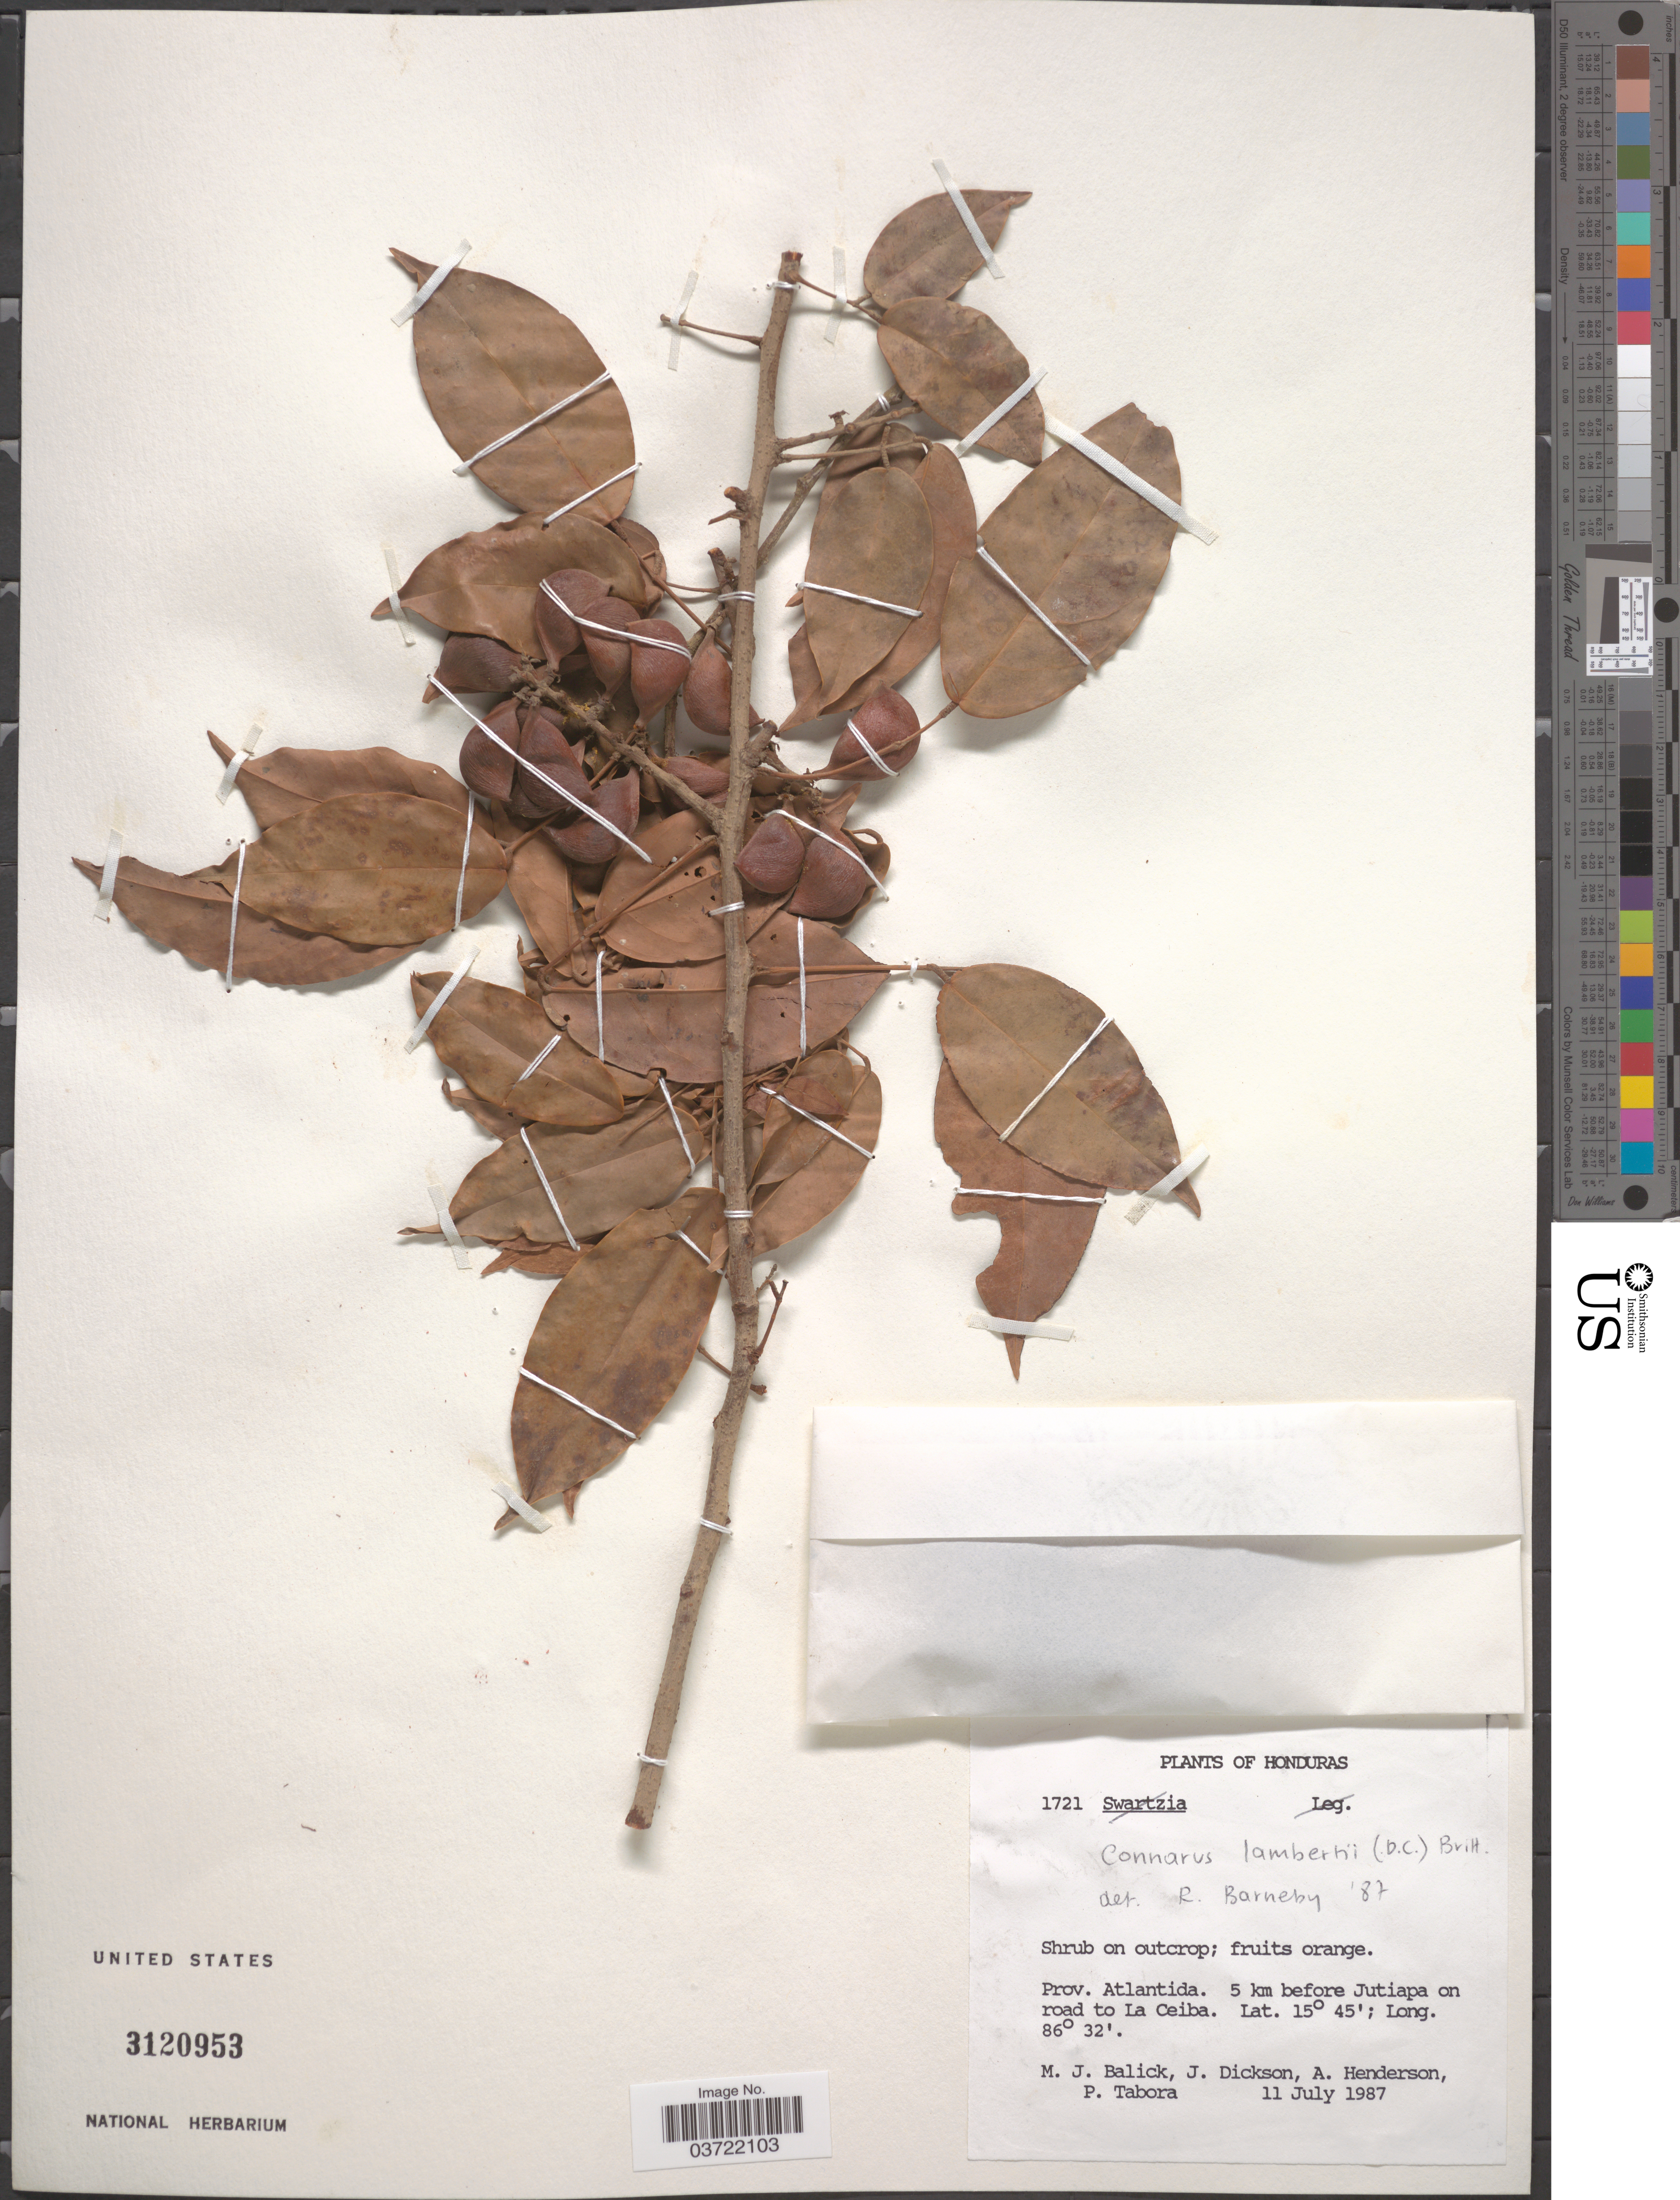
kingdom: Plantae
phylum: Tracheophyta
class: Magnoliopsida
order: Oxalidales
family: Connaraceae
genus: Connarus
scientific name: Connarus lambertii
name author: (DC.) Sagot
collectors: M. J. Balick, J. Dickson, A. Henderson & P. Tabora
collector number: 1721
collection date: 1987-07-11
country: Honduras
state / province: Atlantida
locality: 5 km before Jutiapa on road to La Ceiba.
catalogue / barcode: US 3120953